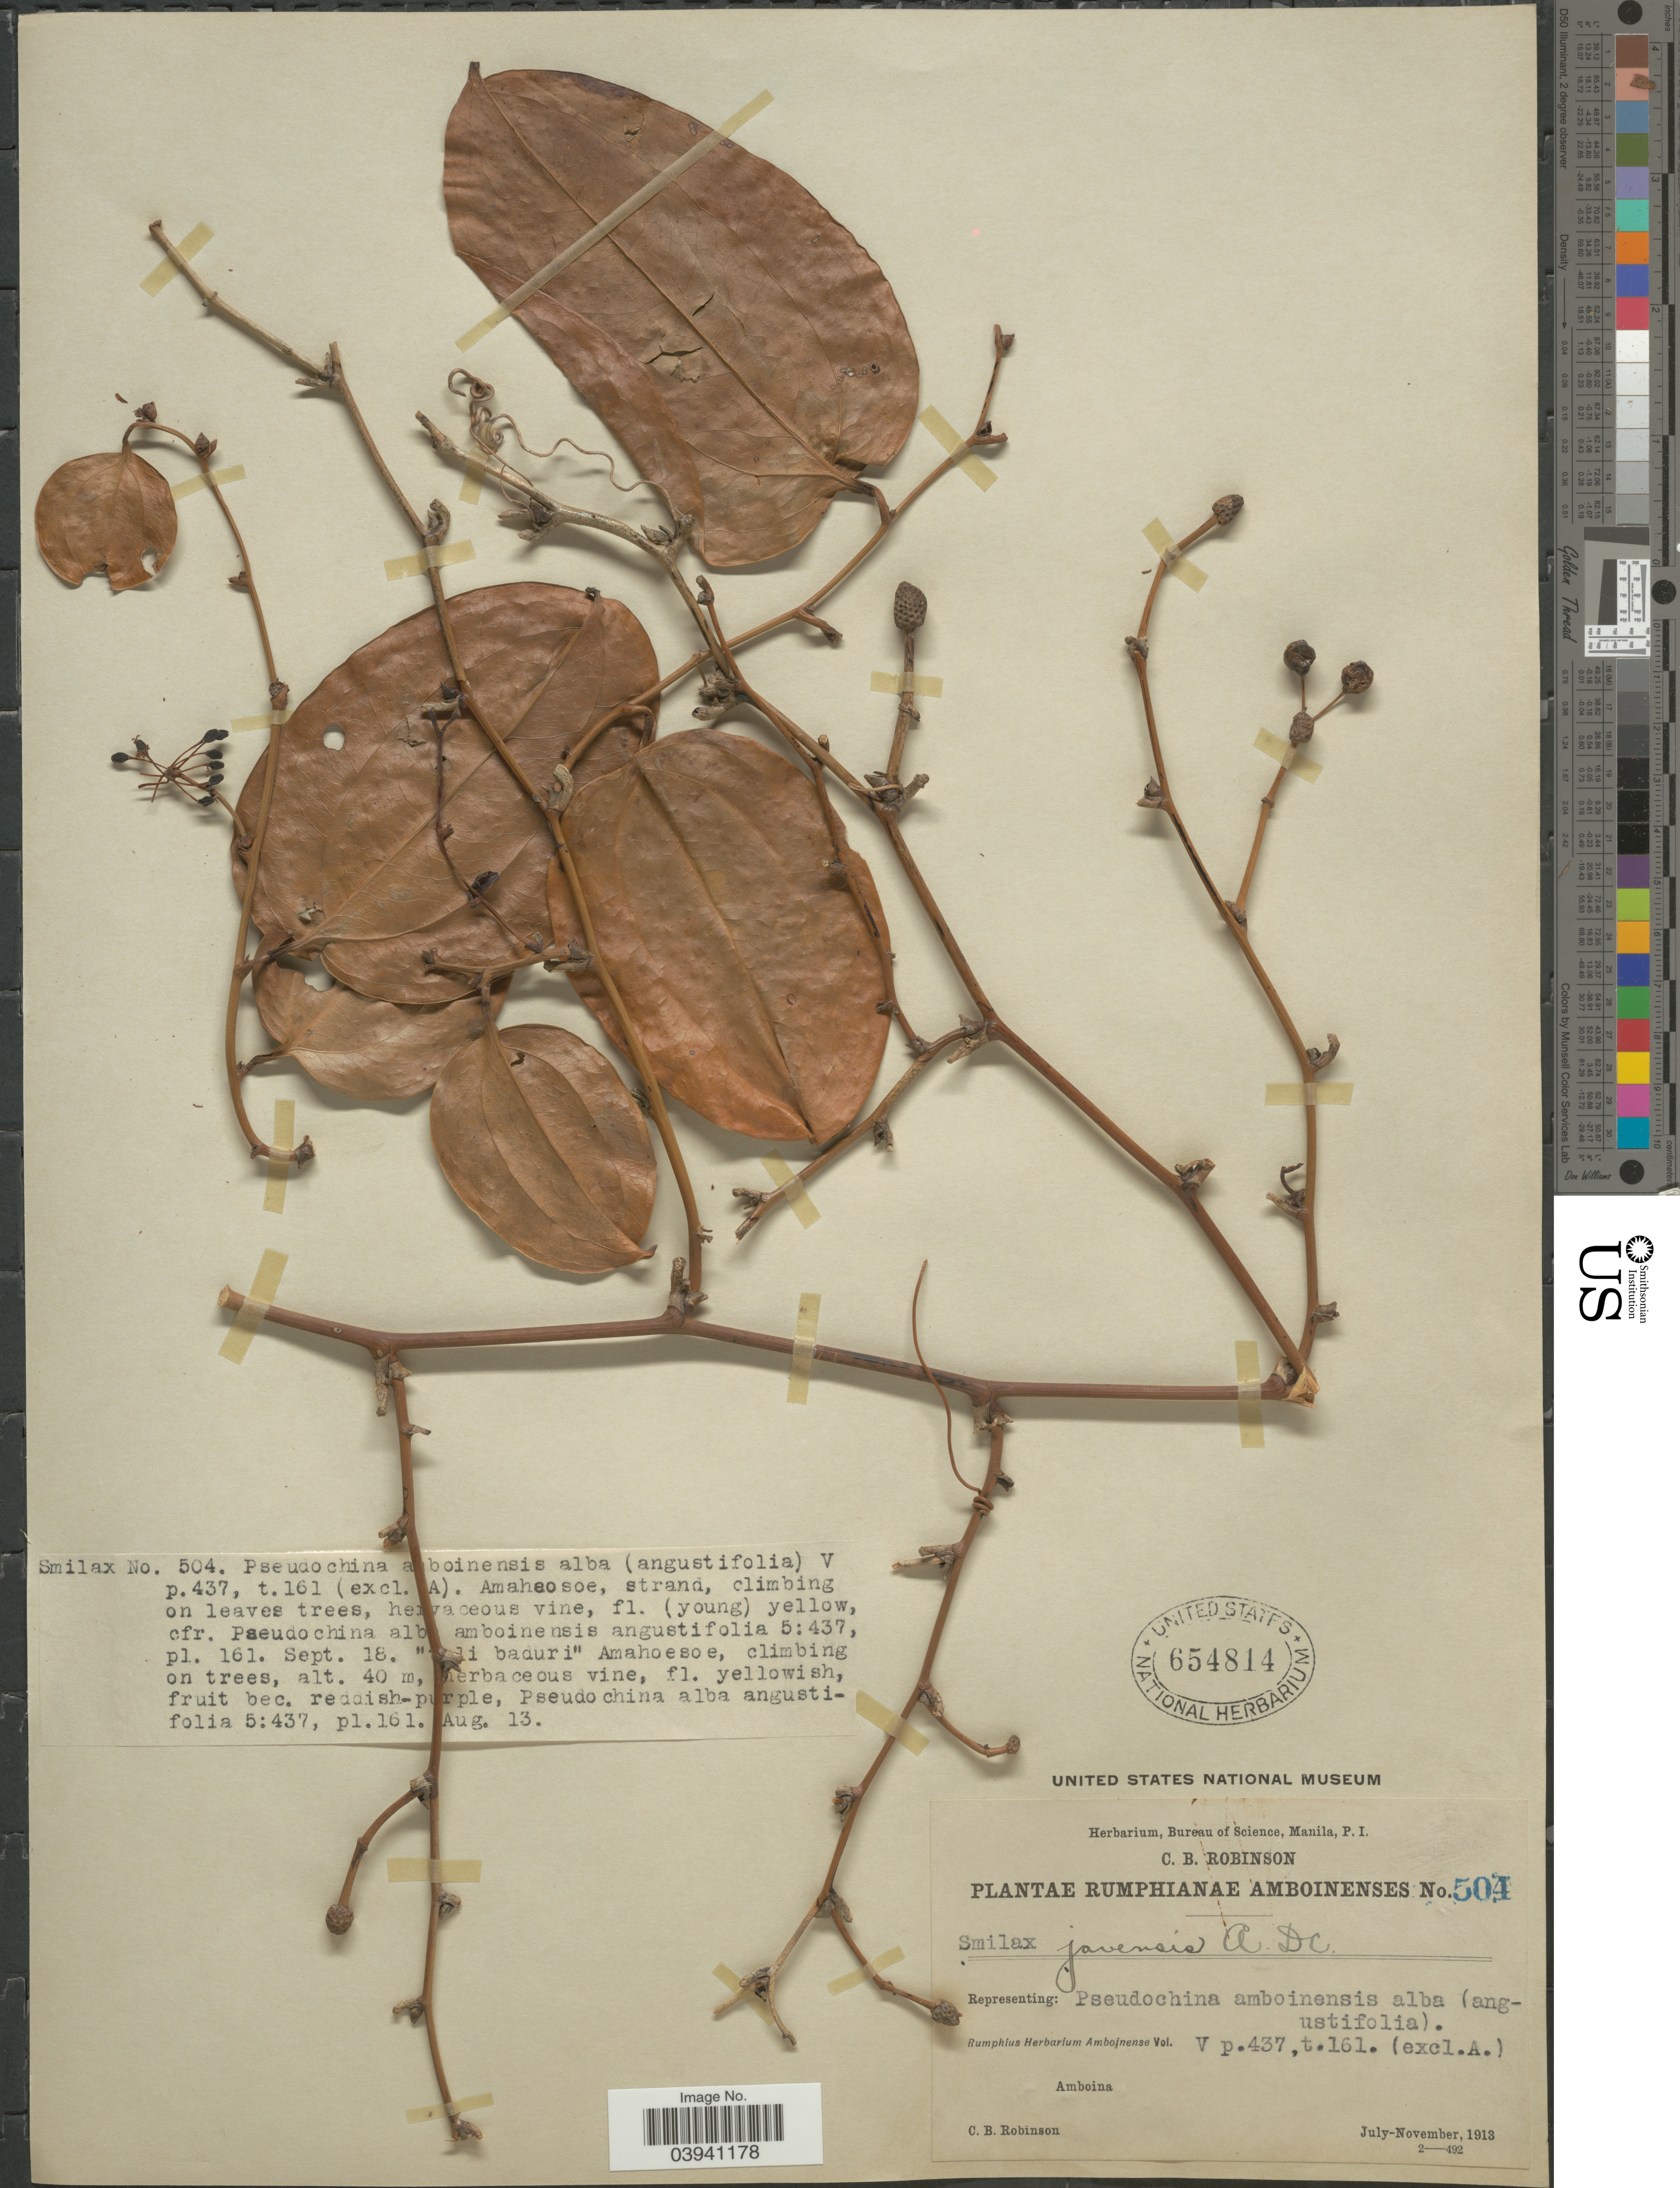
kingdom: Plantae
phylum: Tracheophyta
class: Liliopsida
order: Liliales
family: Smilacaceae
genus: Smilax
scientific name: Smilax javensis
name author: A. DC.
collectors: C. Robinson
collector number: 504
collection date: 1913-08-13/1913-09-18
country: Indonesia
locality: Amahoesoe. Amboina.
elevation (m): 40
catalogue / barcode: US 654814